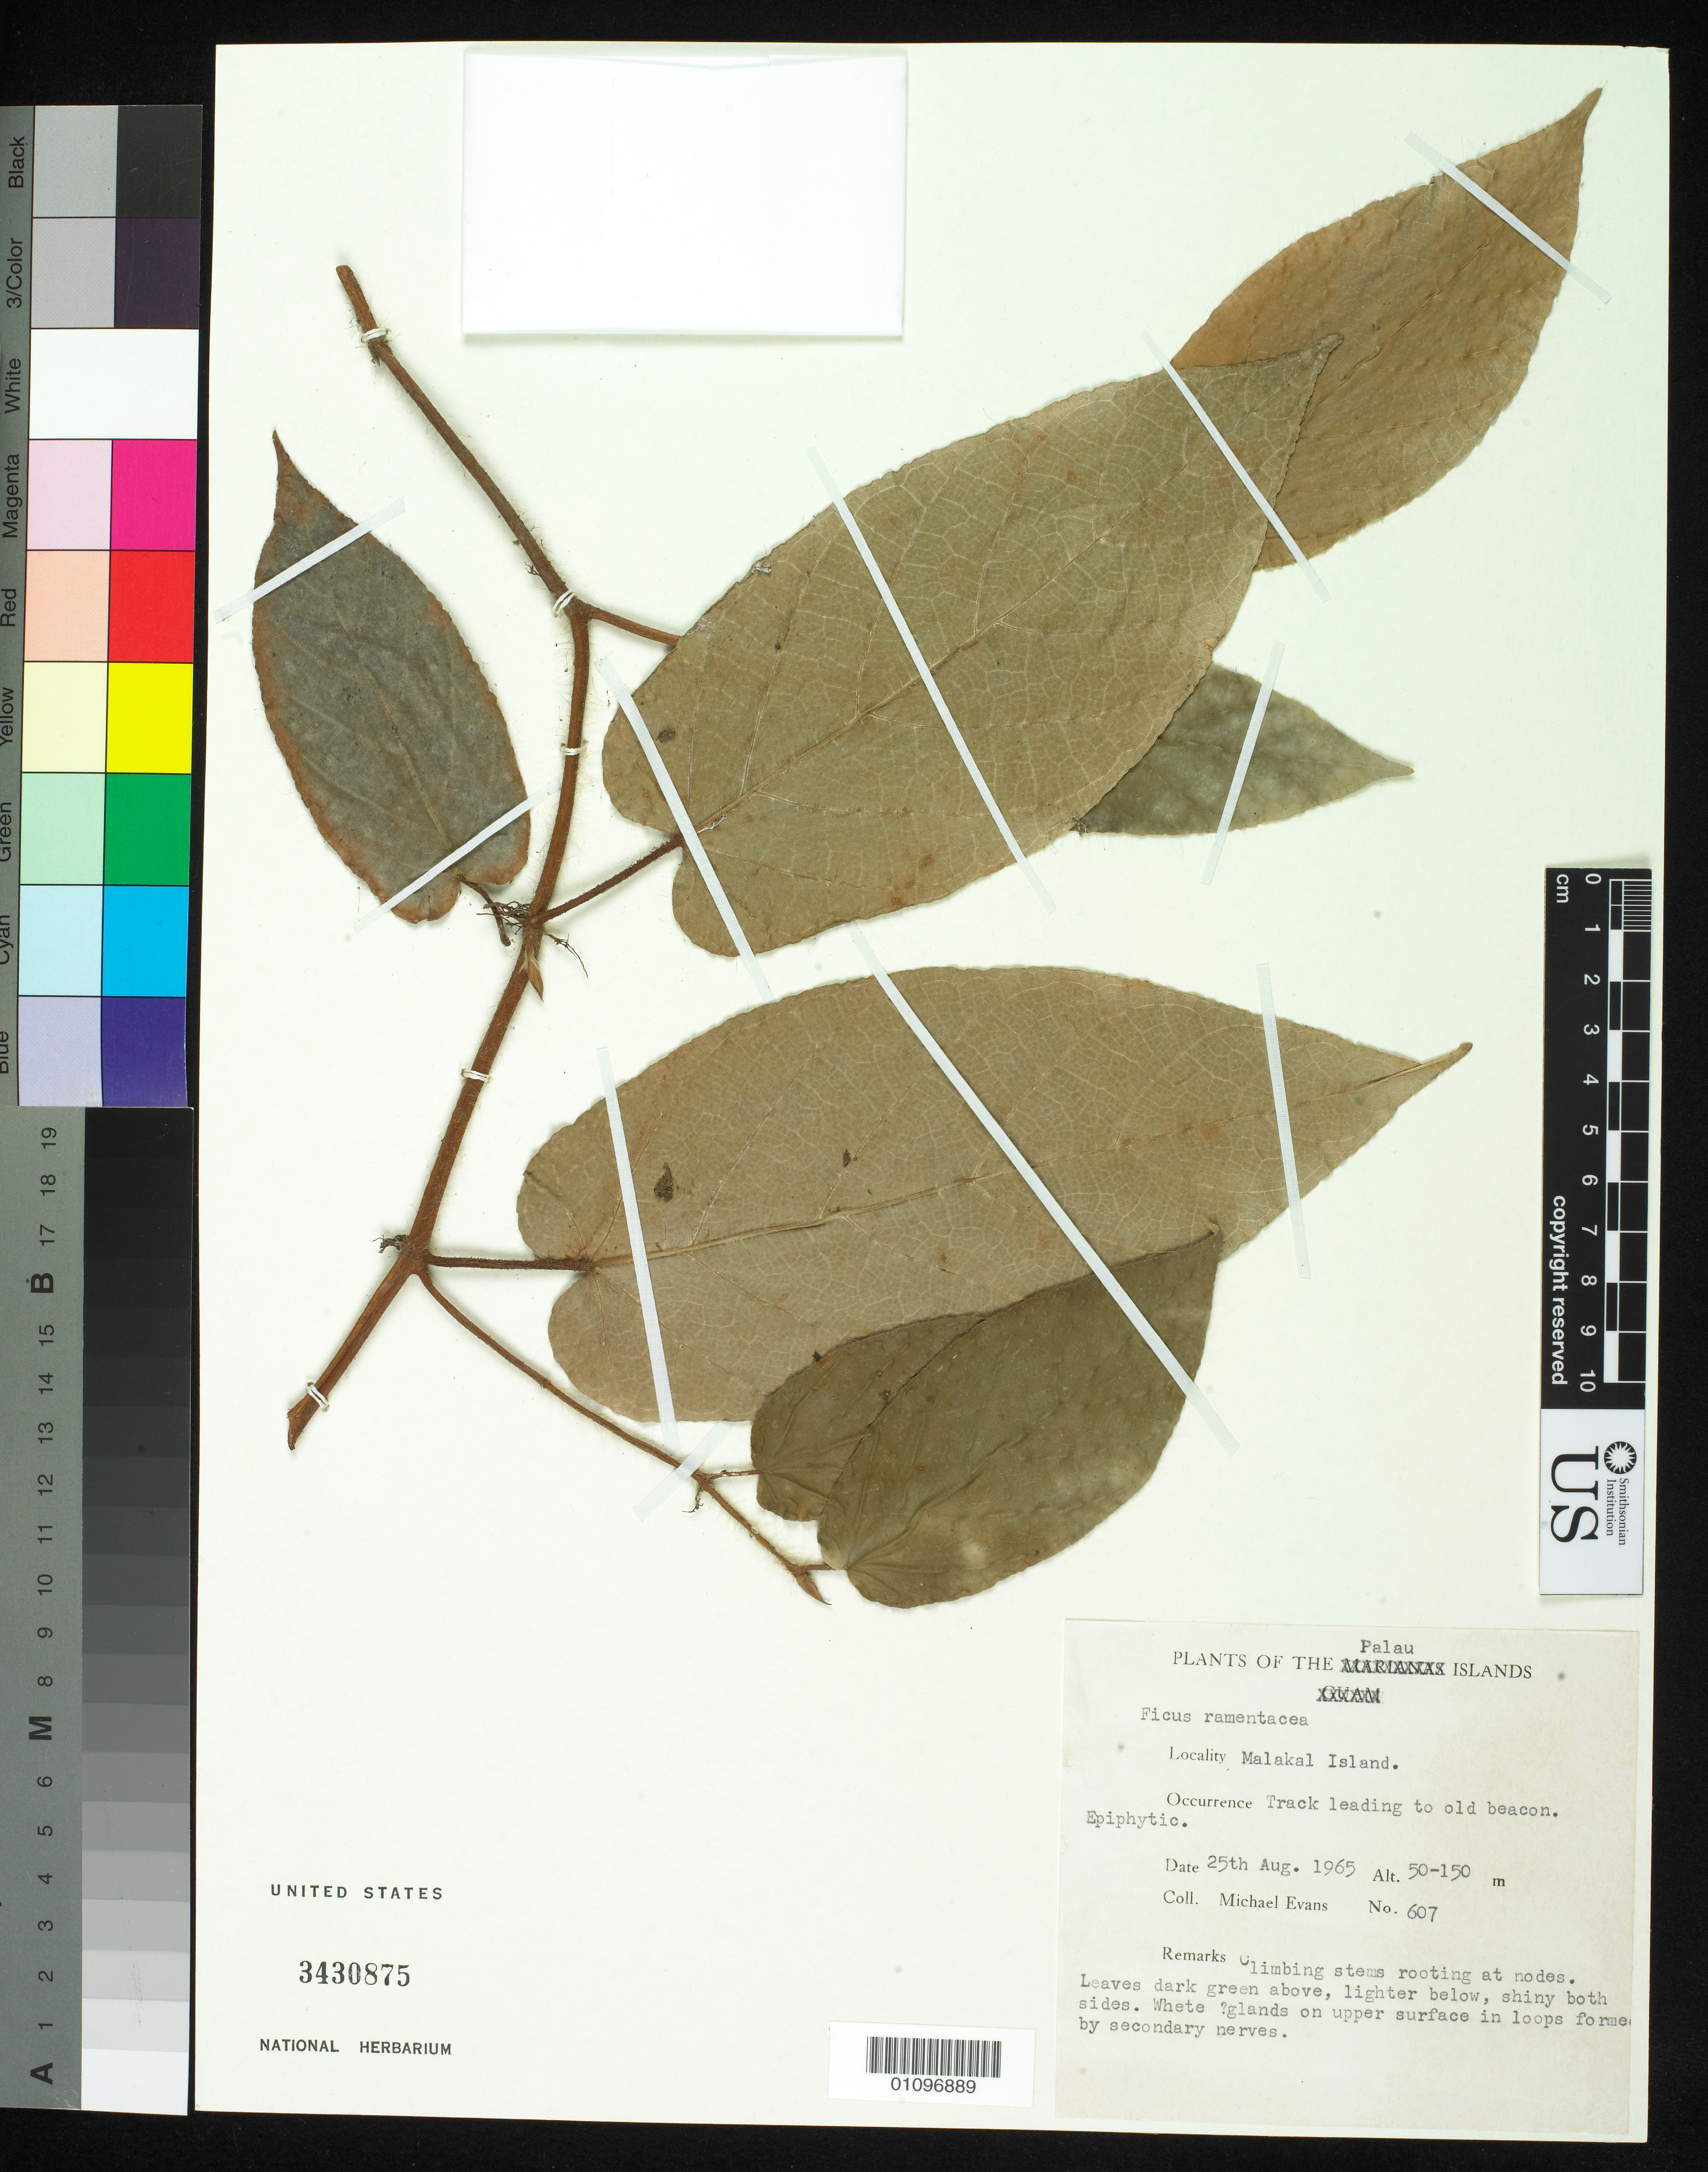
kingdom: Plantae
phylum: Tracheophyta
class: Magnoliopsida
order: Rosales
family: Moraceae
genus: Ficus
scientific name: Ficus ramentacea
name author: Roxb.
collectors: M. Evans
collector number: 607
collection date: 1965-08-25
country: Palau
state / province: Koror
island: Ngemelachel (Malakal)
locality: Track leading to old beacon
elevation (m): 50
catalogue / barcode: US 3430875